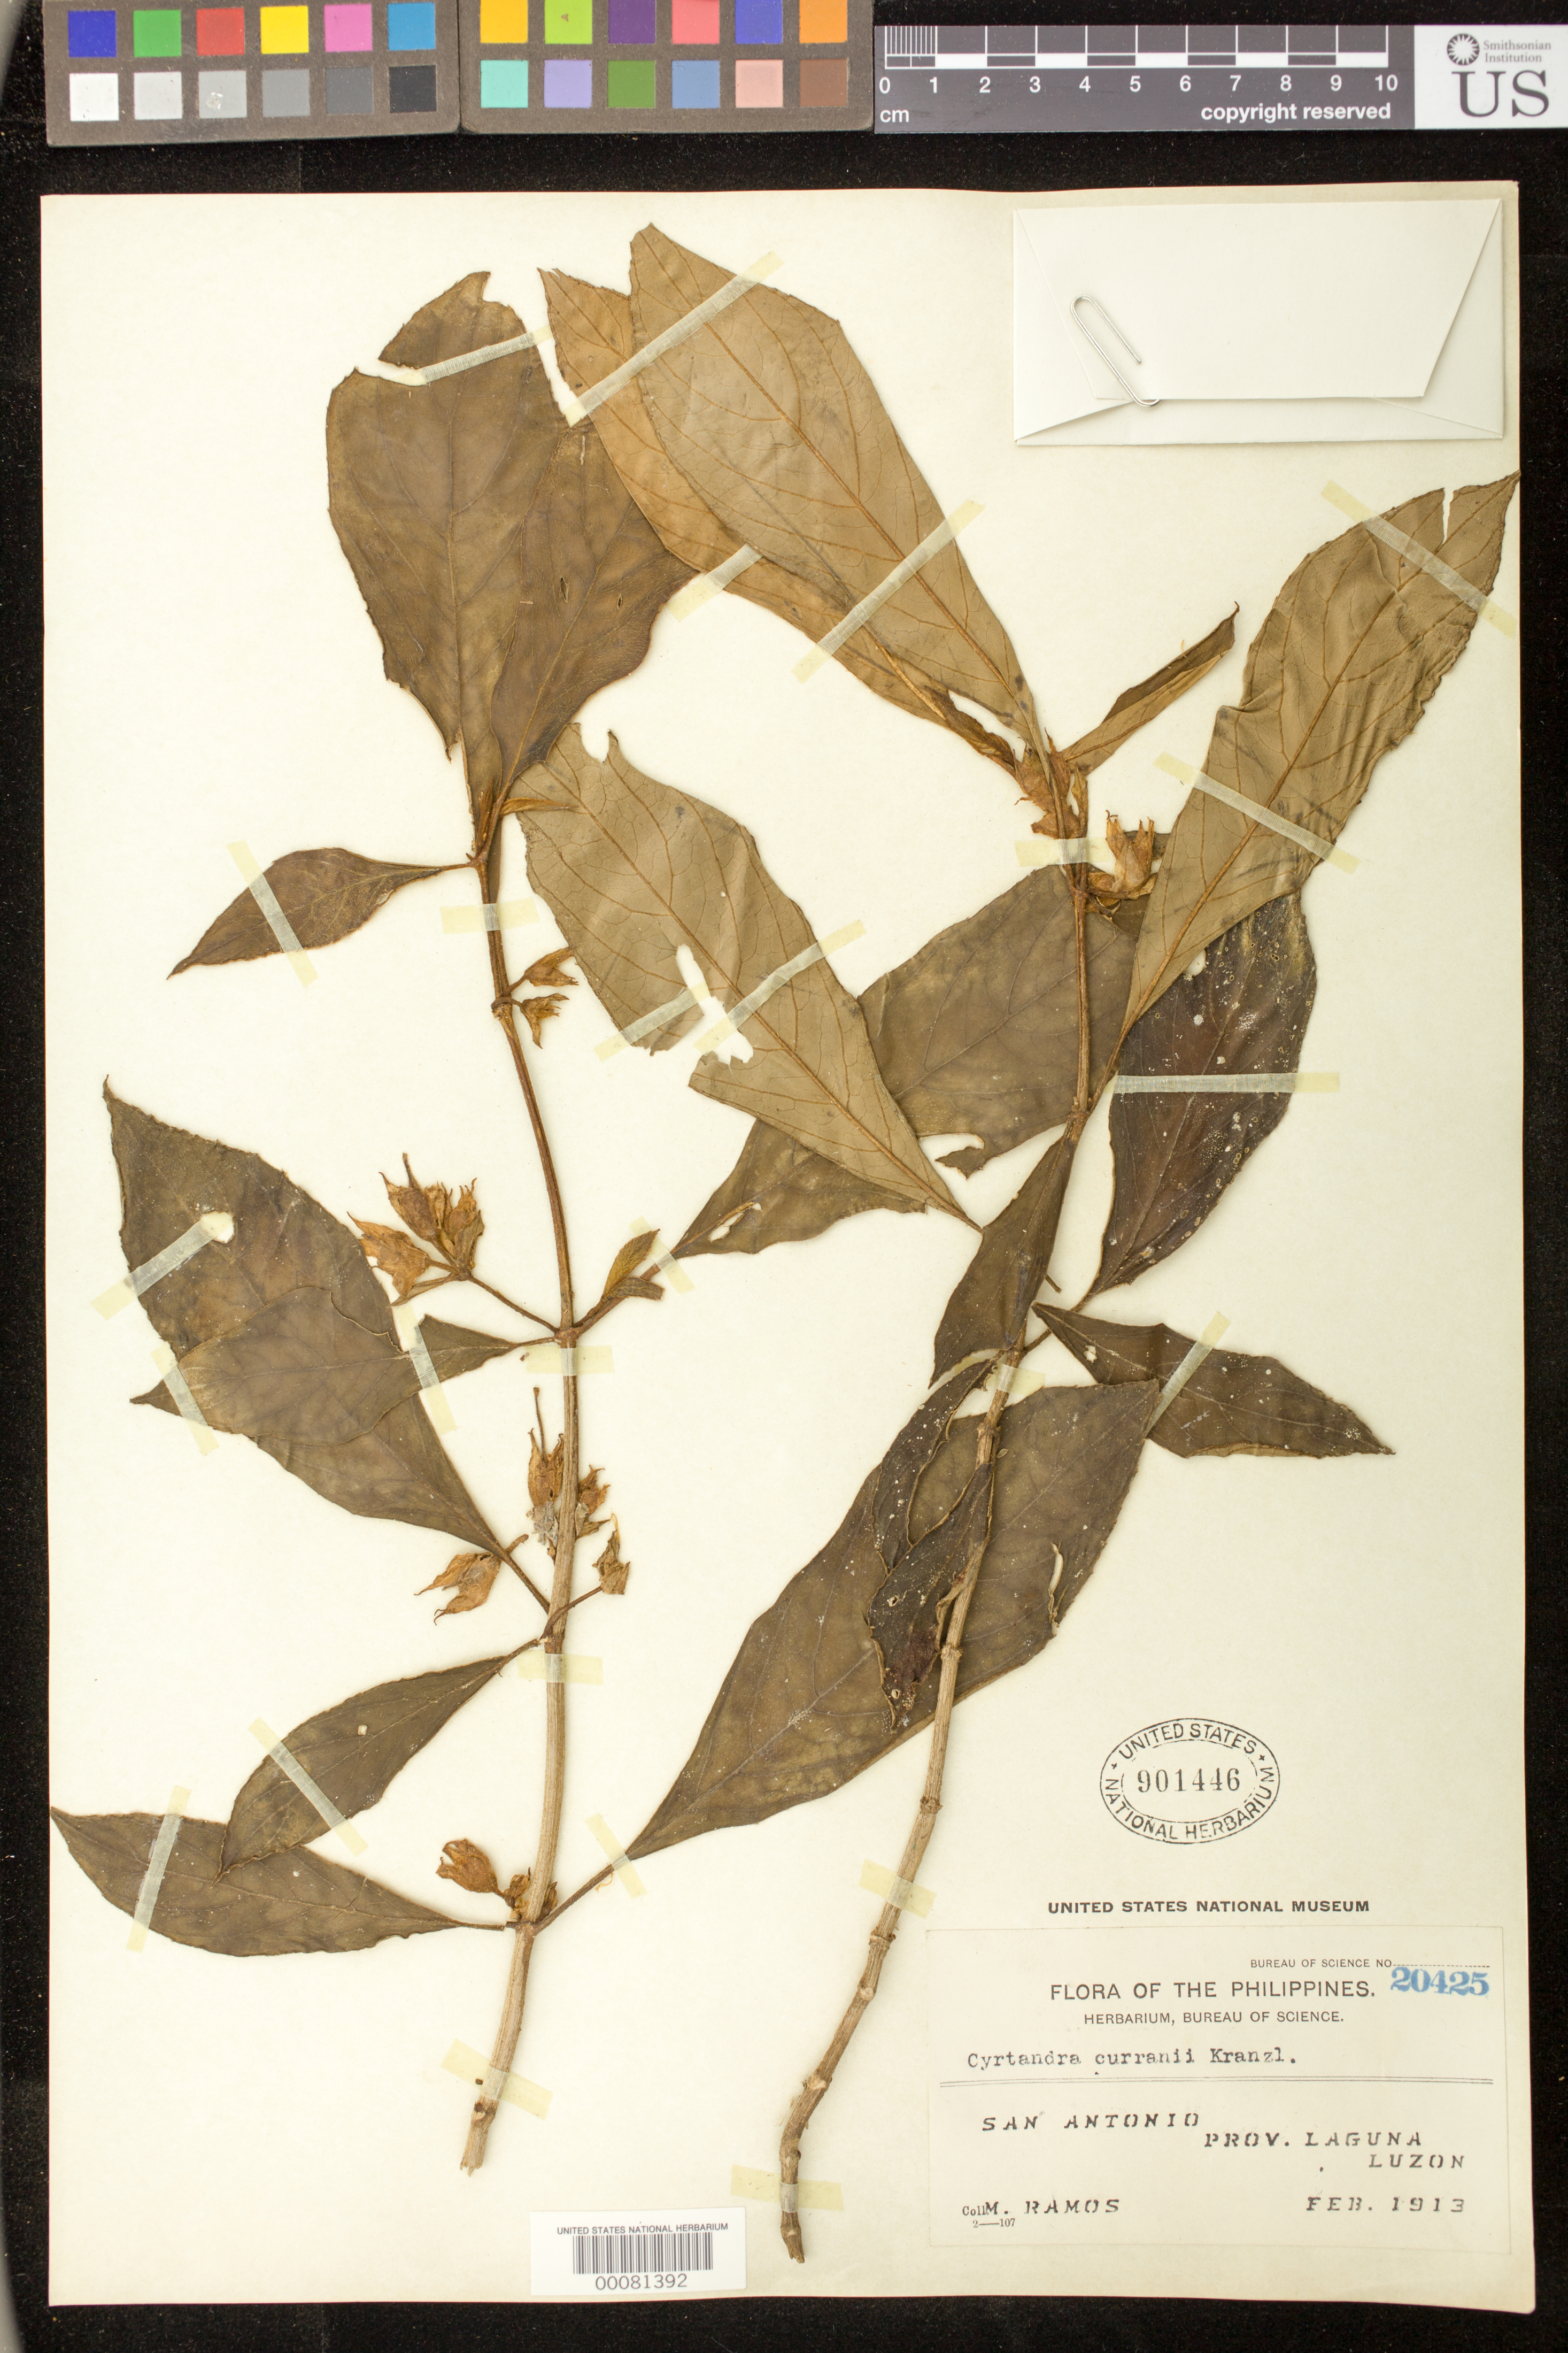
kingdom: Plantae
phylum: Tracheophyta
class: Magnoliopsida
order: Lamiales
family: Gesneriaceae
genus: Cyrtandra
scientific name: Cyrtandra curranii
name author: Kraenzl.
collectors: M. Ramos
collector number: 20425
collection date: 1913-02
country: Philippines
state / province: Central Luzon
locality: San Antonio, Prov. Laguna, Luzon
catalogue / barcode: US 901446